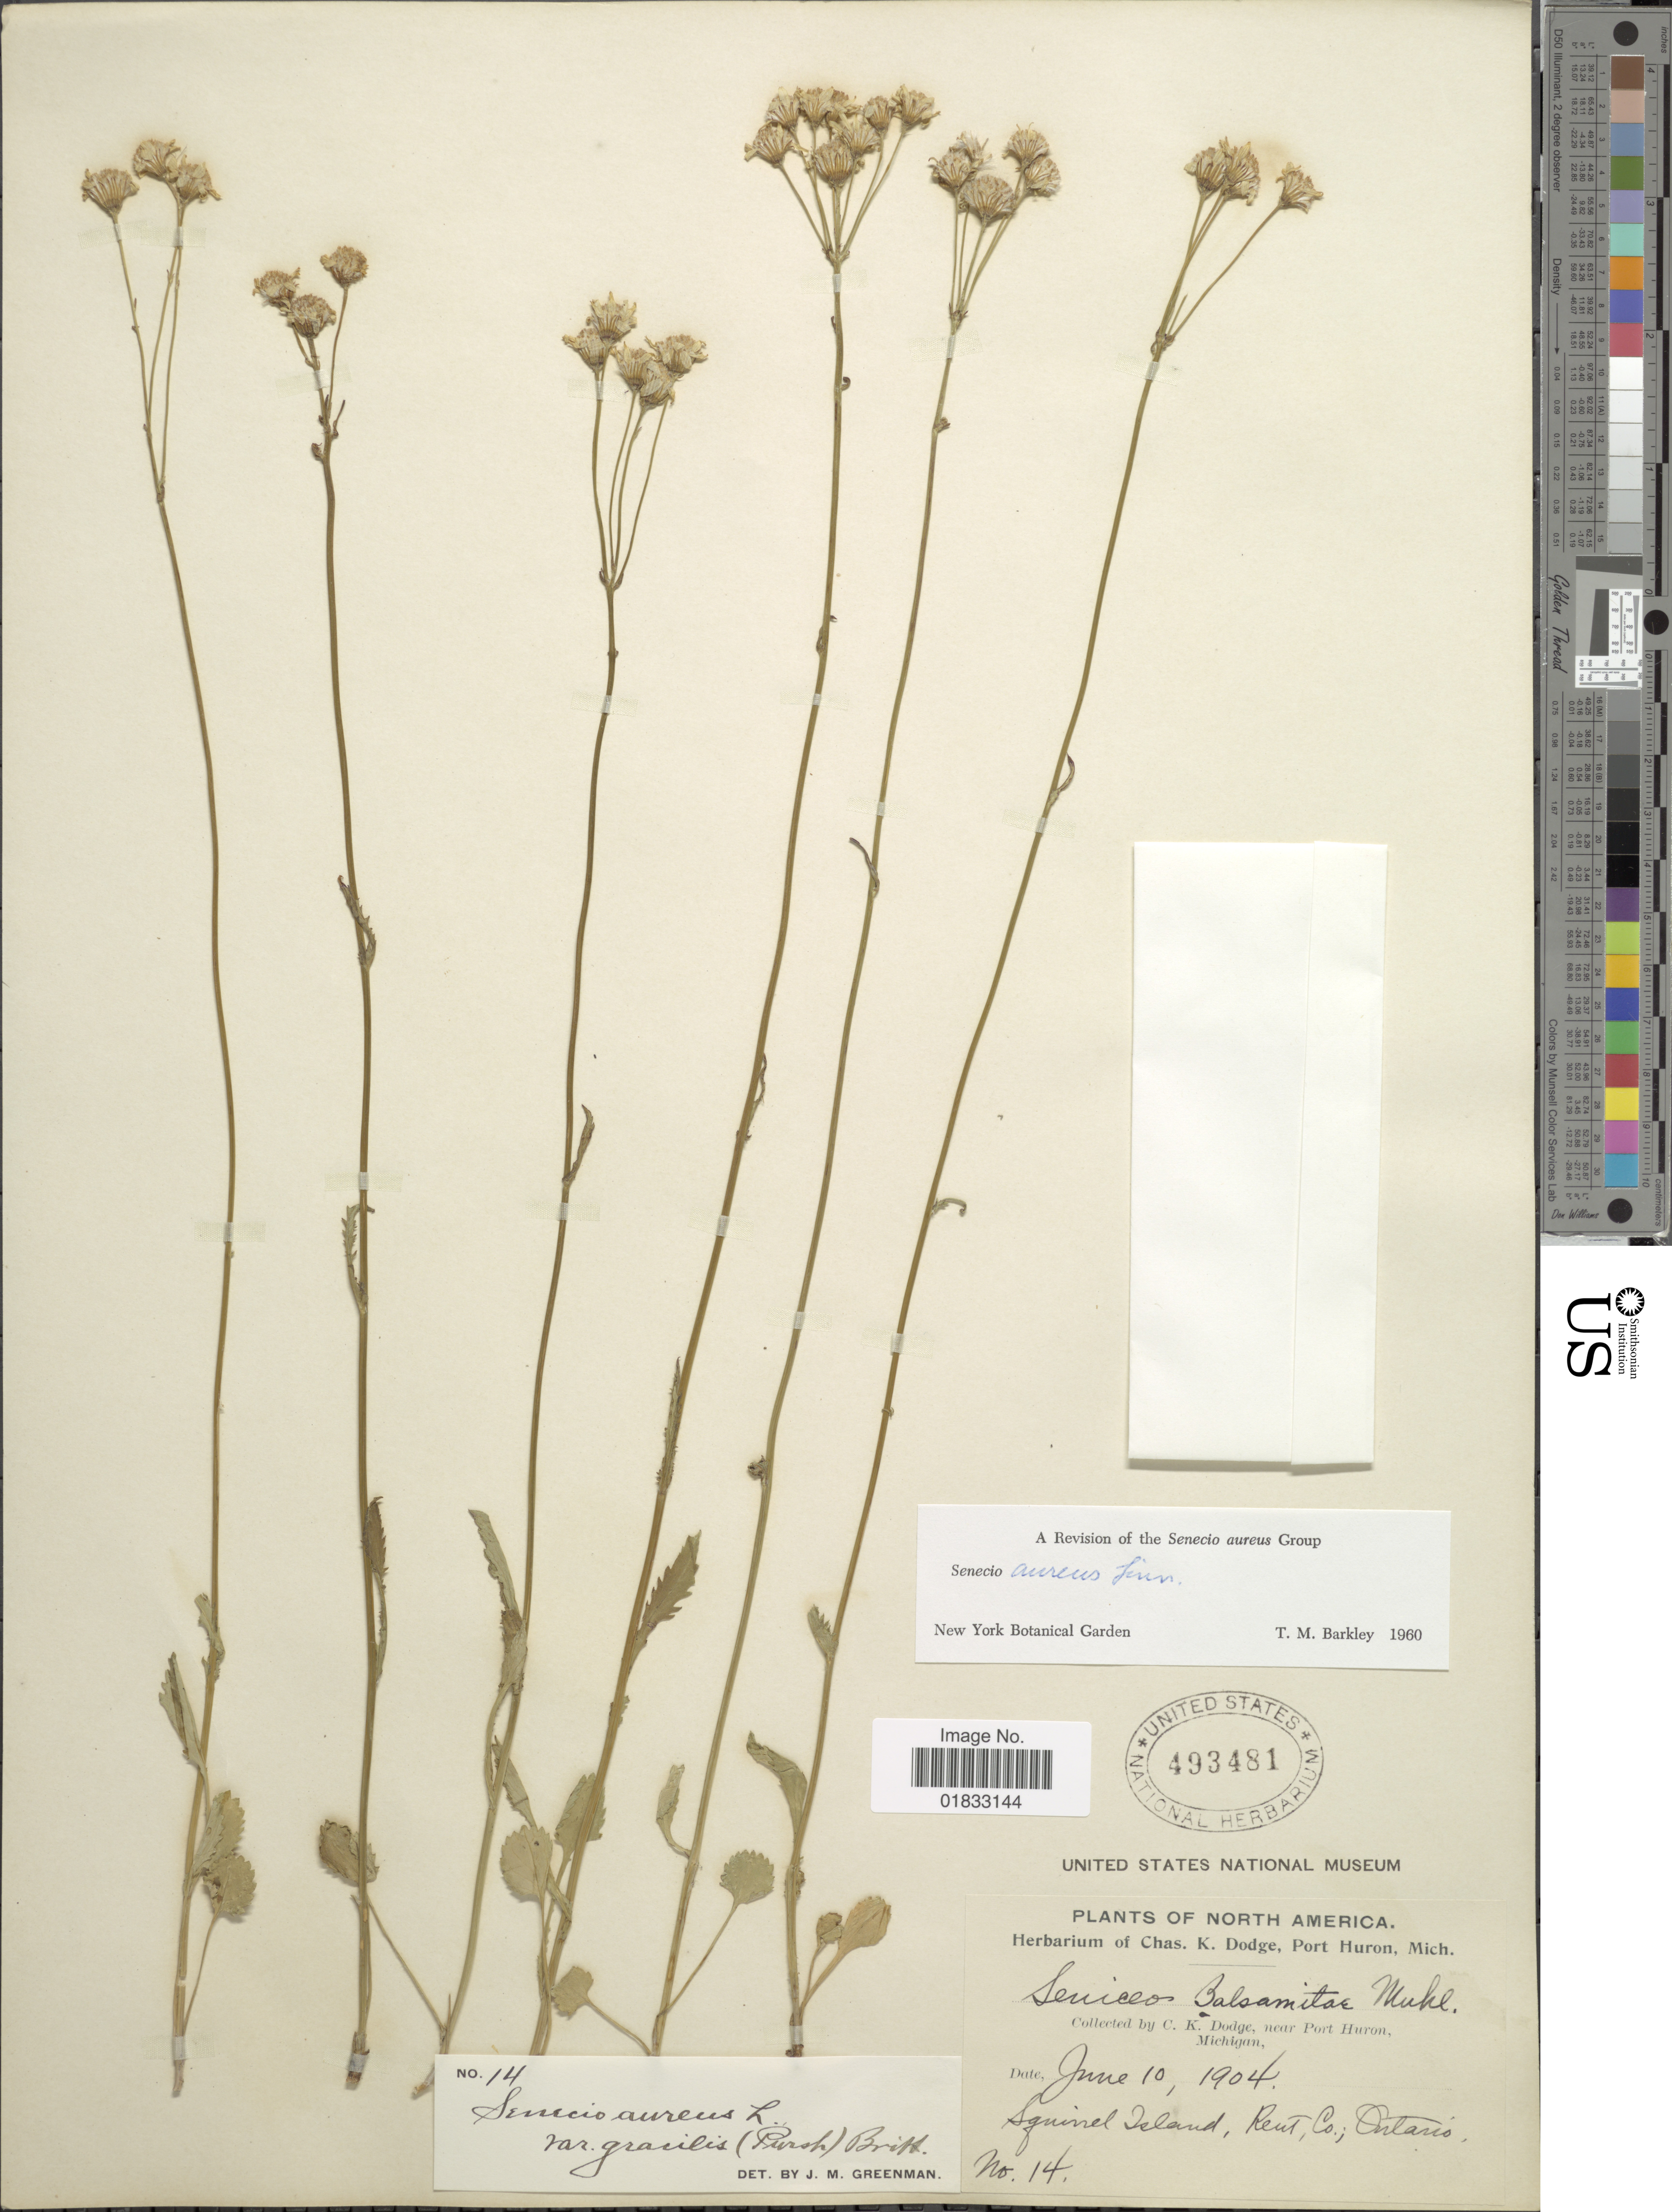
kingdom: Plantae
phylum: Tracheophyta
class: Magnoliopsida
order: Asterales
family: Asteraceae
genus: Packera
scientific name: Packera aurea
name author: (L.) Á. Löve & D. Löve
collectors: C. Dodge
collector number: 14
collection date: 1904-06-10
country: United States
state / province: Michigan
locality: Near Port Huron, Squirrel Island, Rent Co.; Ontaris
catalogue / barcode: US 493481